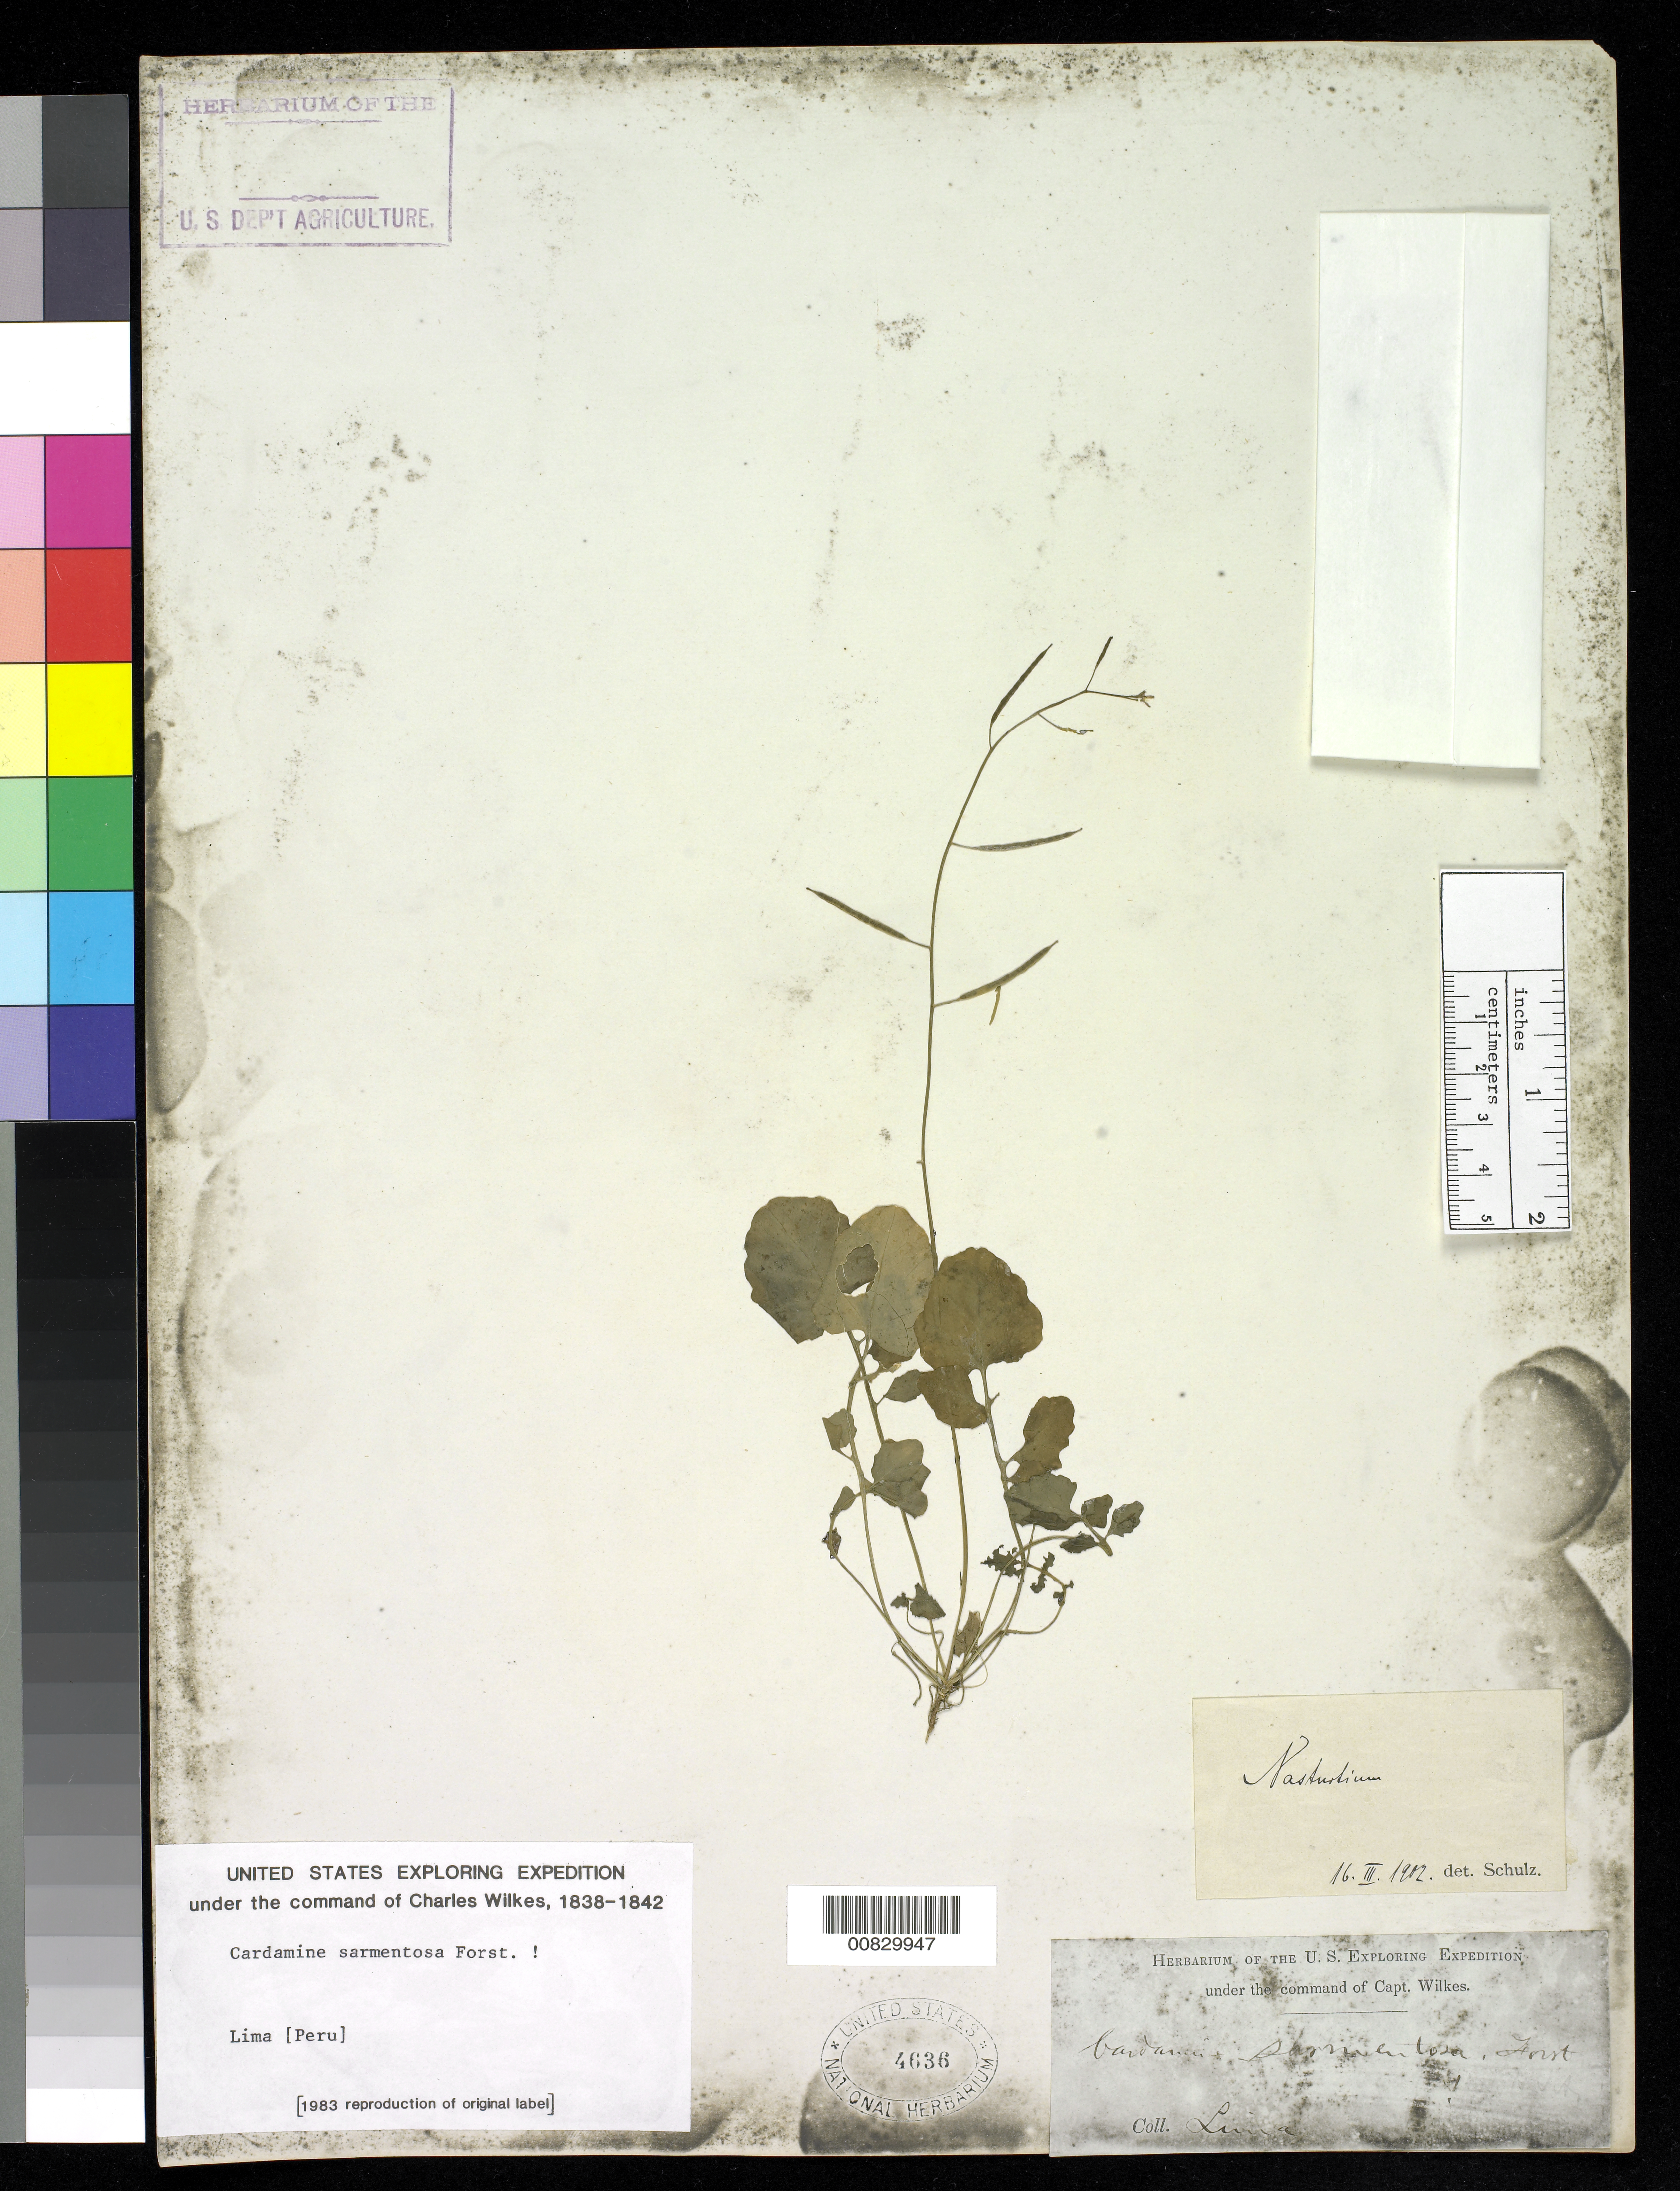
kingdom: Plantae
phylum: Tracheophyta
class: Magnoliopsida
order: Brassicales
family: Brassicaceae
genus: Cardamine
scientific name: Cardamine bonariensis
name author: Pers.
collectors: Wilkes Explor. Exped.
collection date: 1838/1842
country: Peru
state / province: Lima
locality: Lima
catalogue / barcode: US 4636